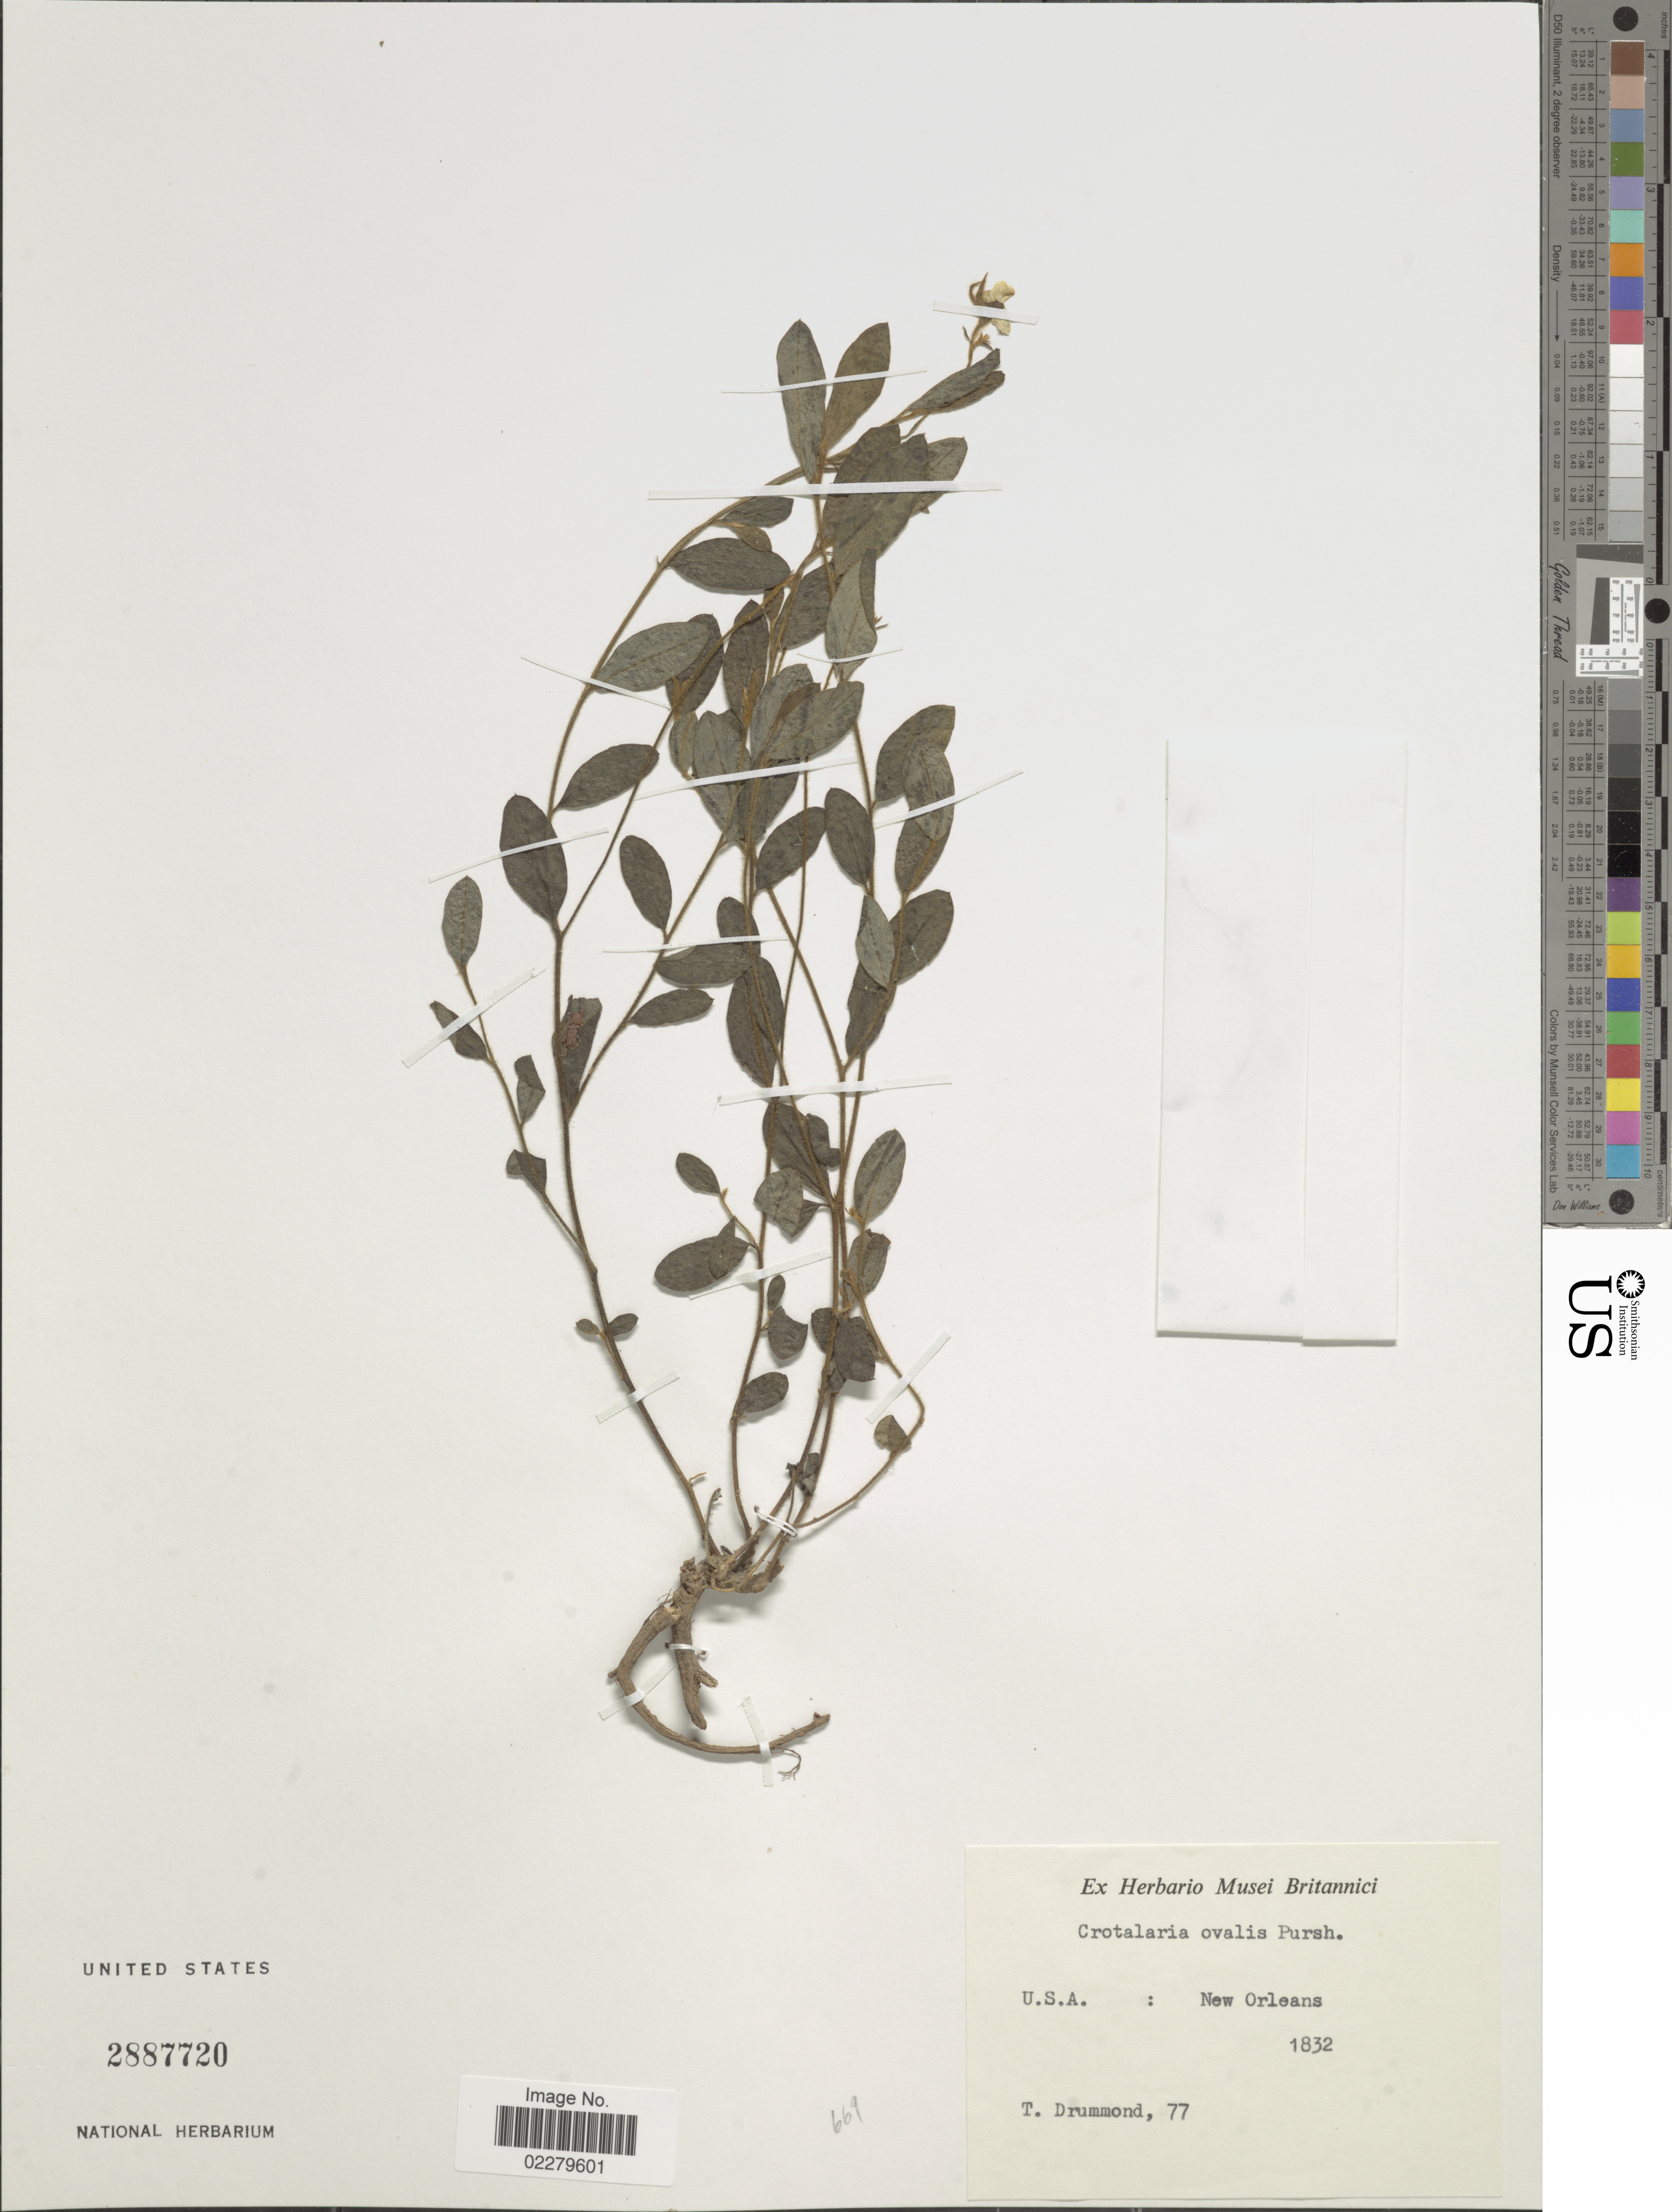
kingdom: Plantae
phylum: Tracheophyta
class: Magnoliopsida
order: Fabales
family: Fabaceae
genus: Crotalaria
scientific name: Crotalaria ovalis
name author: (Michx.) Pursh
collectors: T. Drummond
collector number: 77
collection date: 1832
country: United States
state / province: Louisiana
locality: U. S. A. : New Orleans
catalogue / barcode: US 2887720